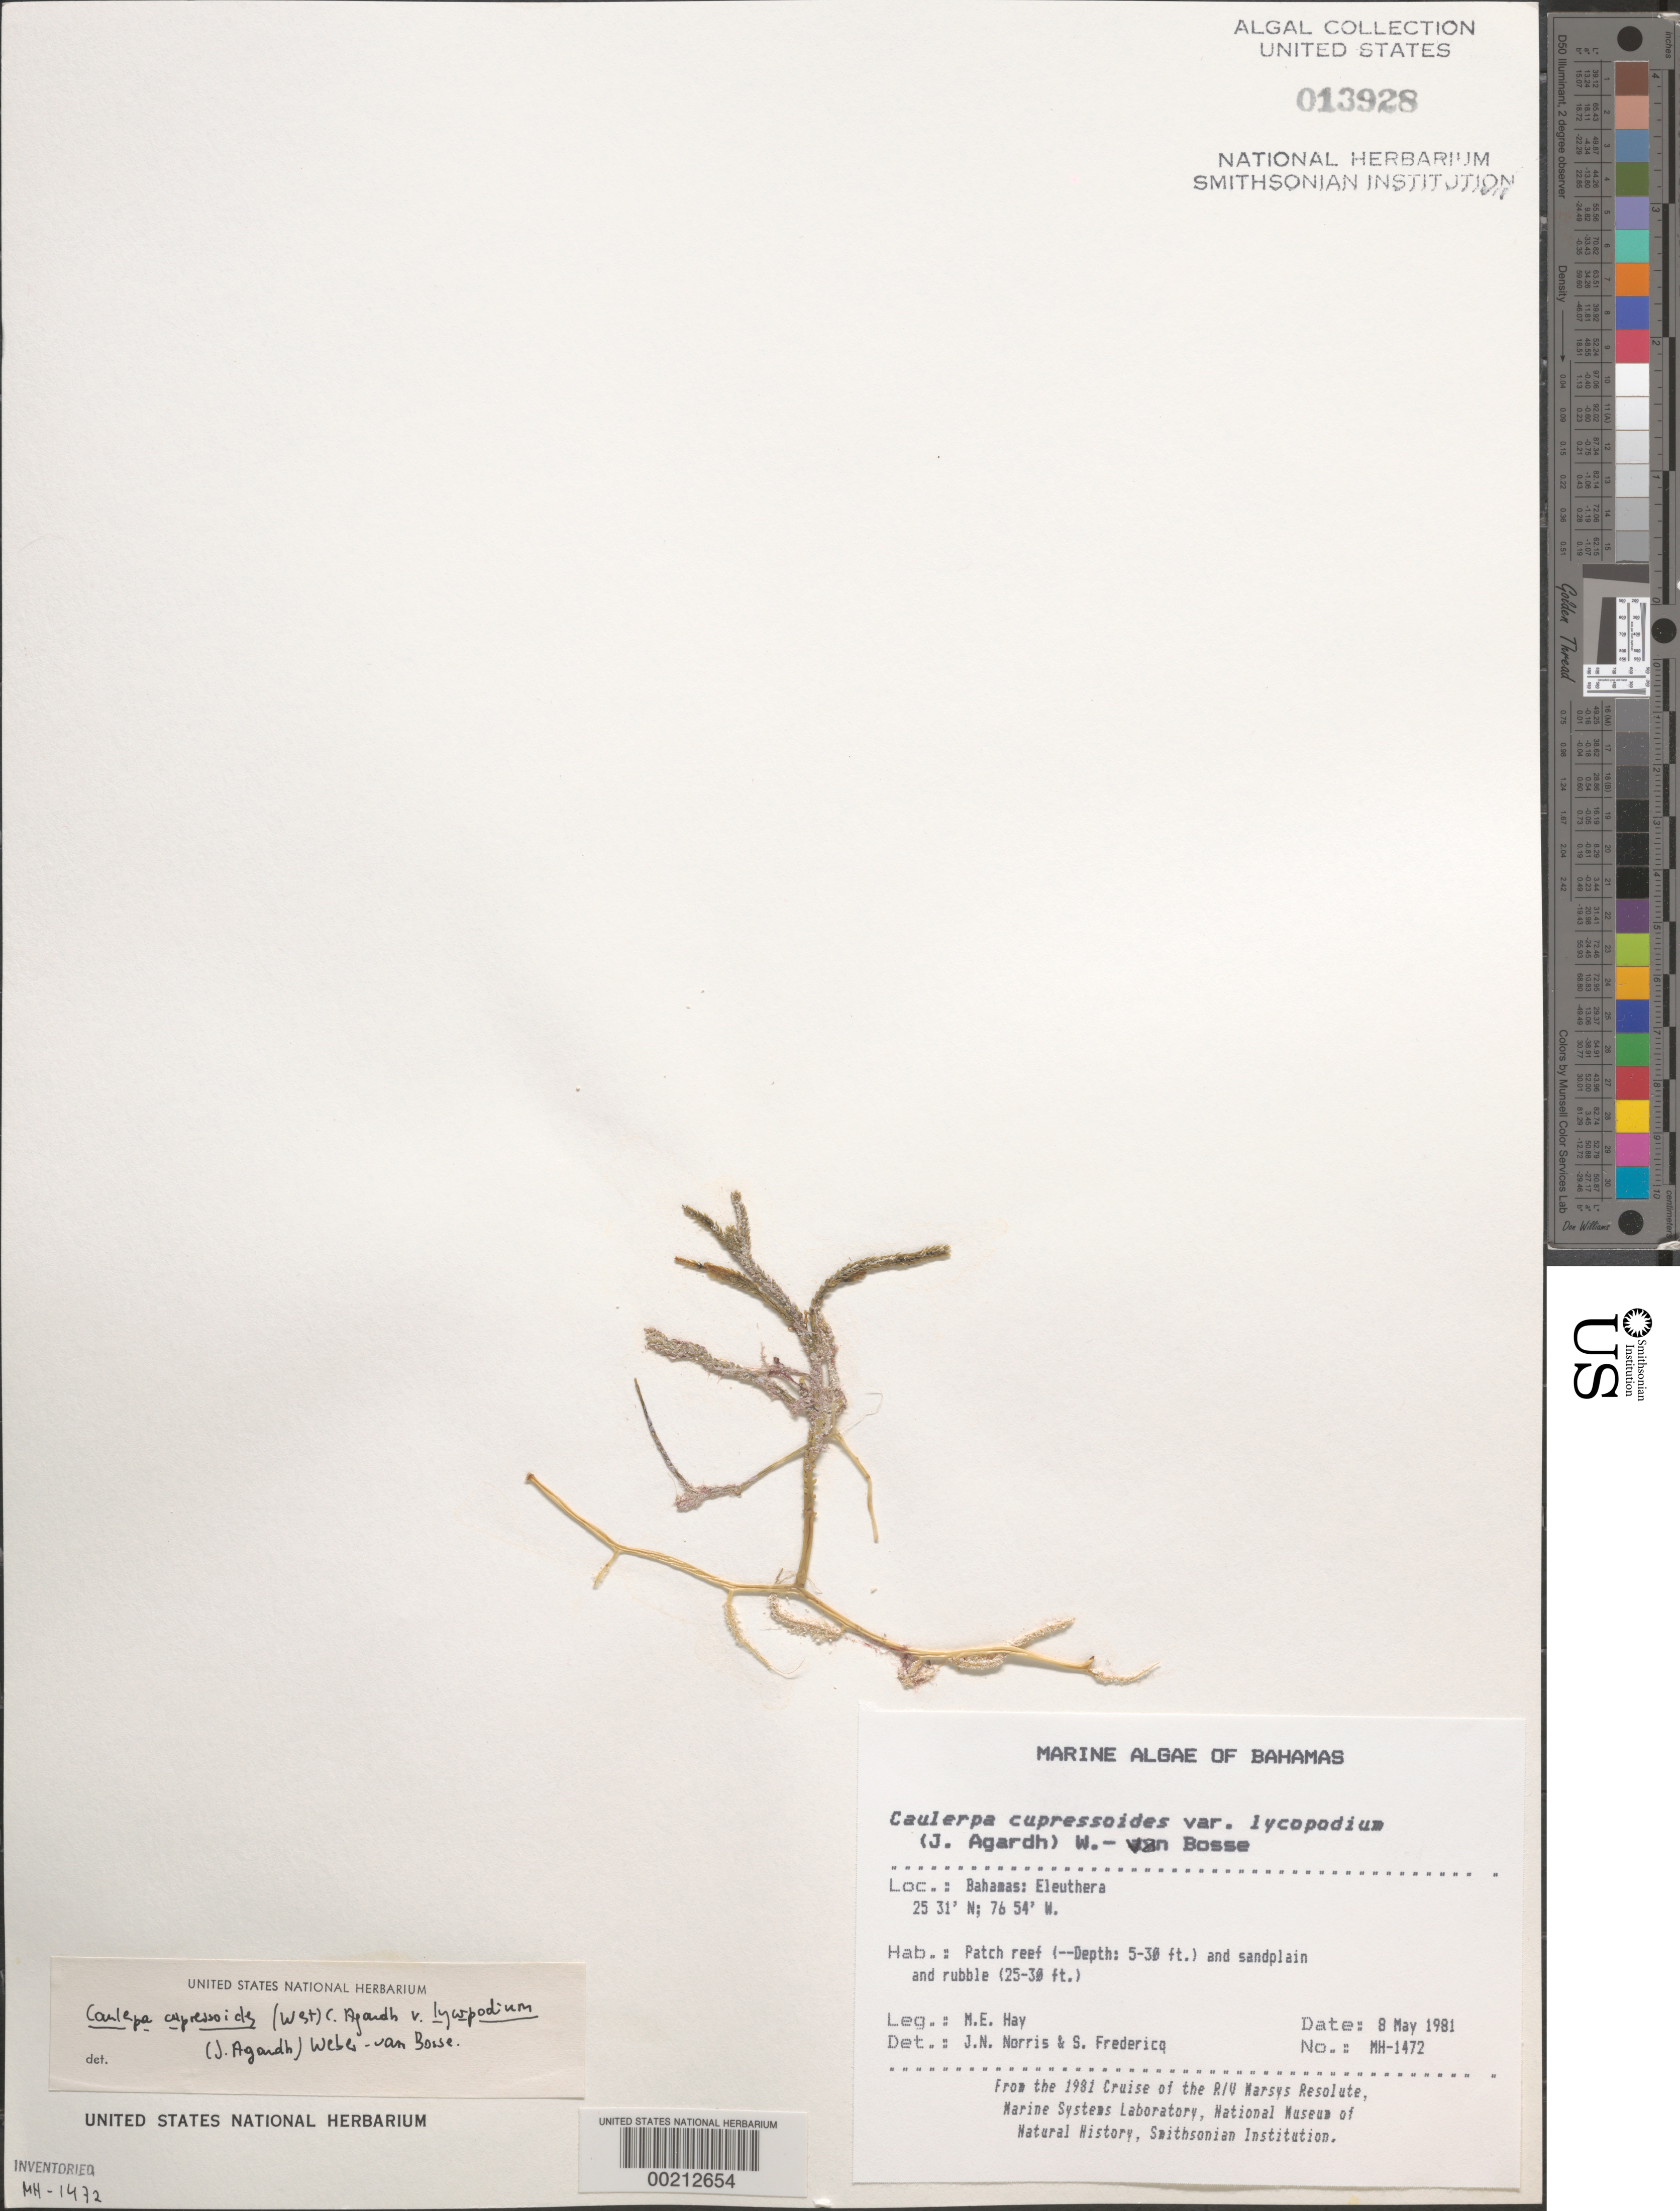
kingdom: Plantae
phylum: Chlorophyta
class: Ulvophyceae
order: Bryopsidales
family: Caulerpaceae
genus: Caulerpa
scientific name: Caulerpa cupressoides var. lycopodium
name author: Weber Bosse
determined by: Norris, J. N.; Fredericq, S.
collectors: M. E. Hay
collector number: MEH-1472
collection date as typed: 08 May 1981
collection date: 1981-05-08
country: Bahamas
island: Eleuthera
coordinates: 23 31 N, 78 54 W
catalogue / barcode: US 13928